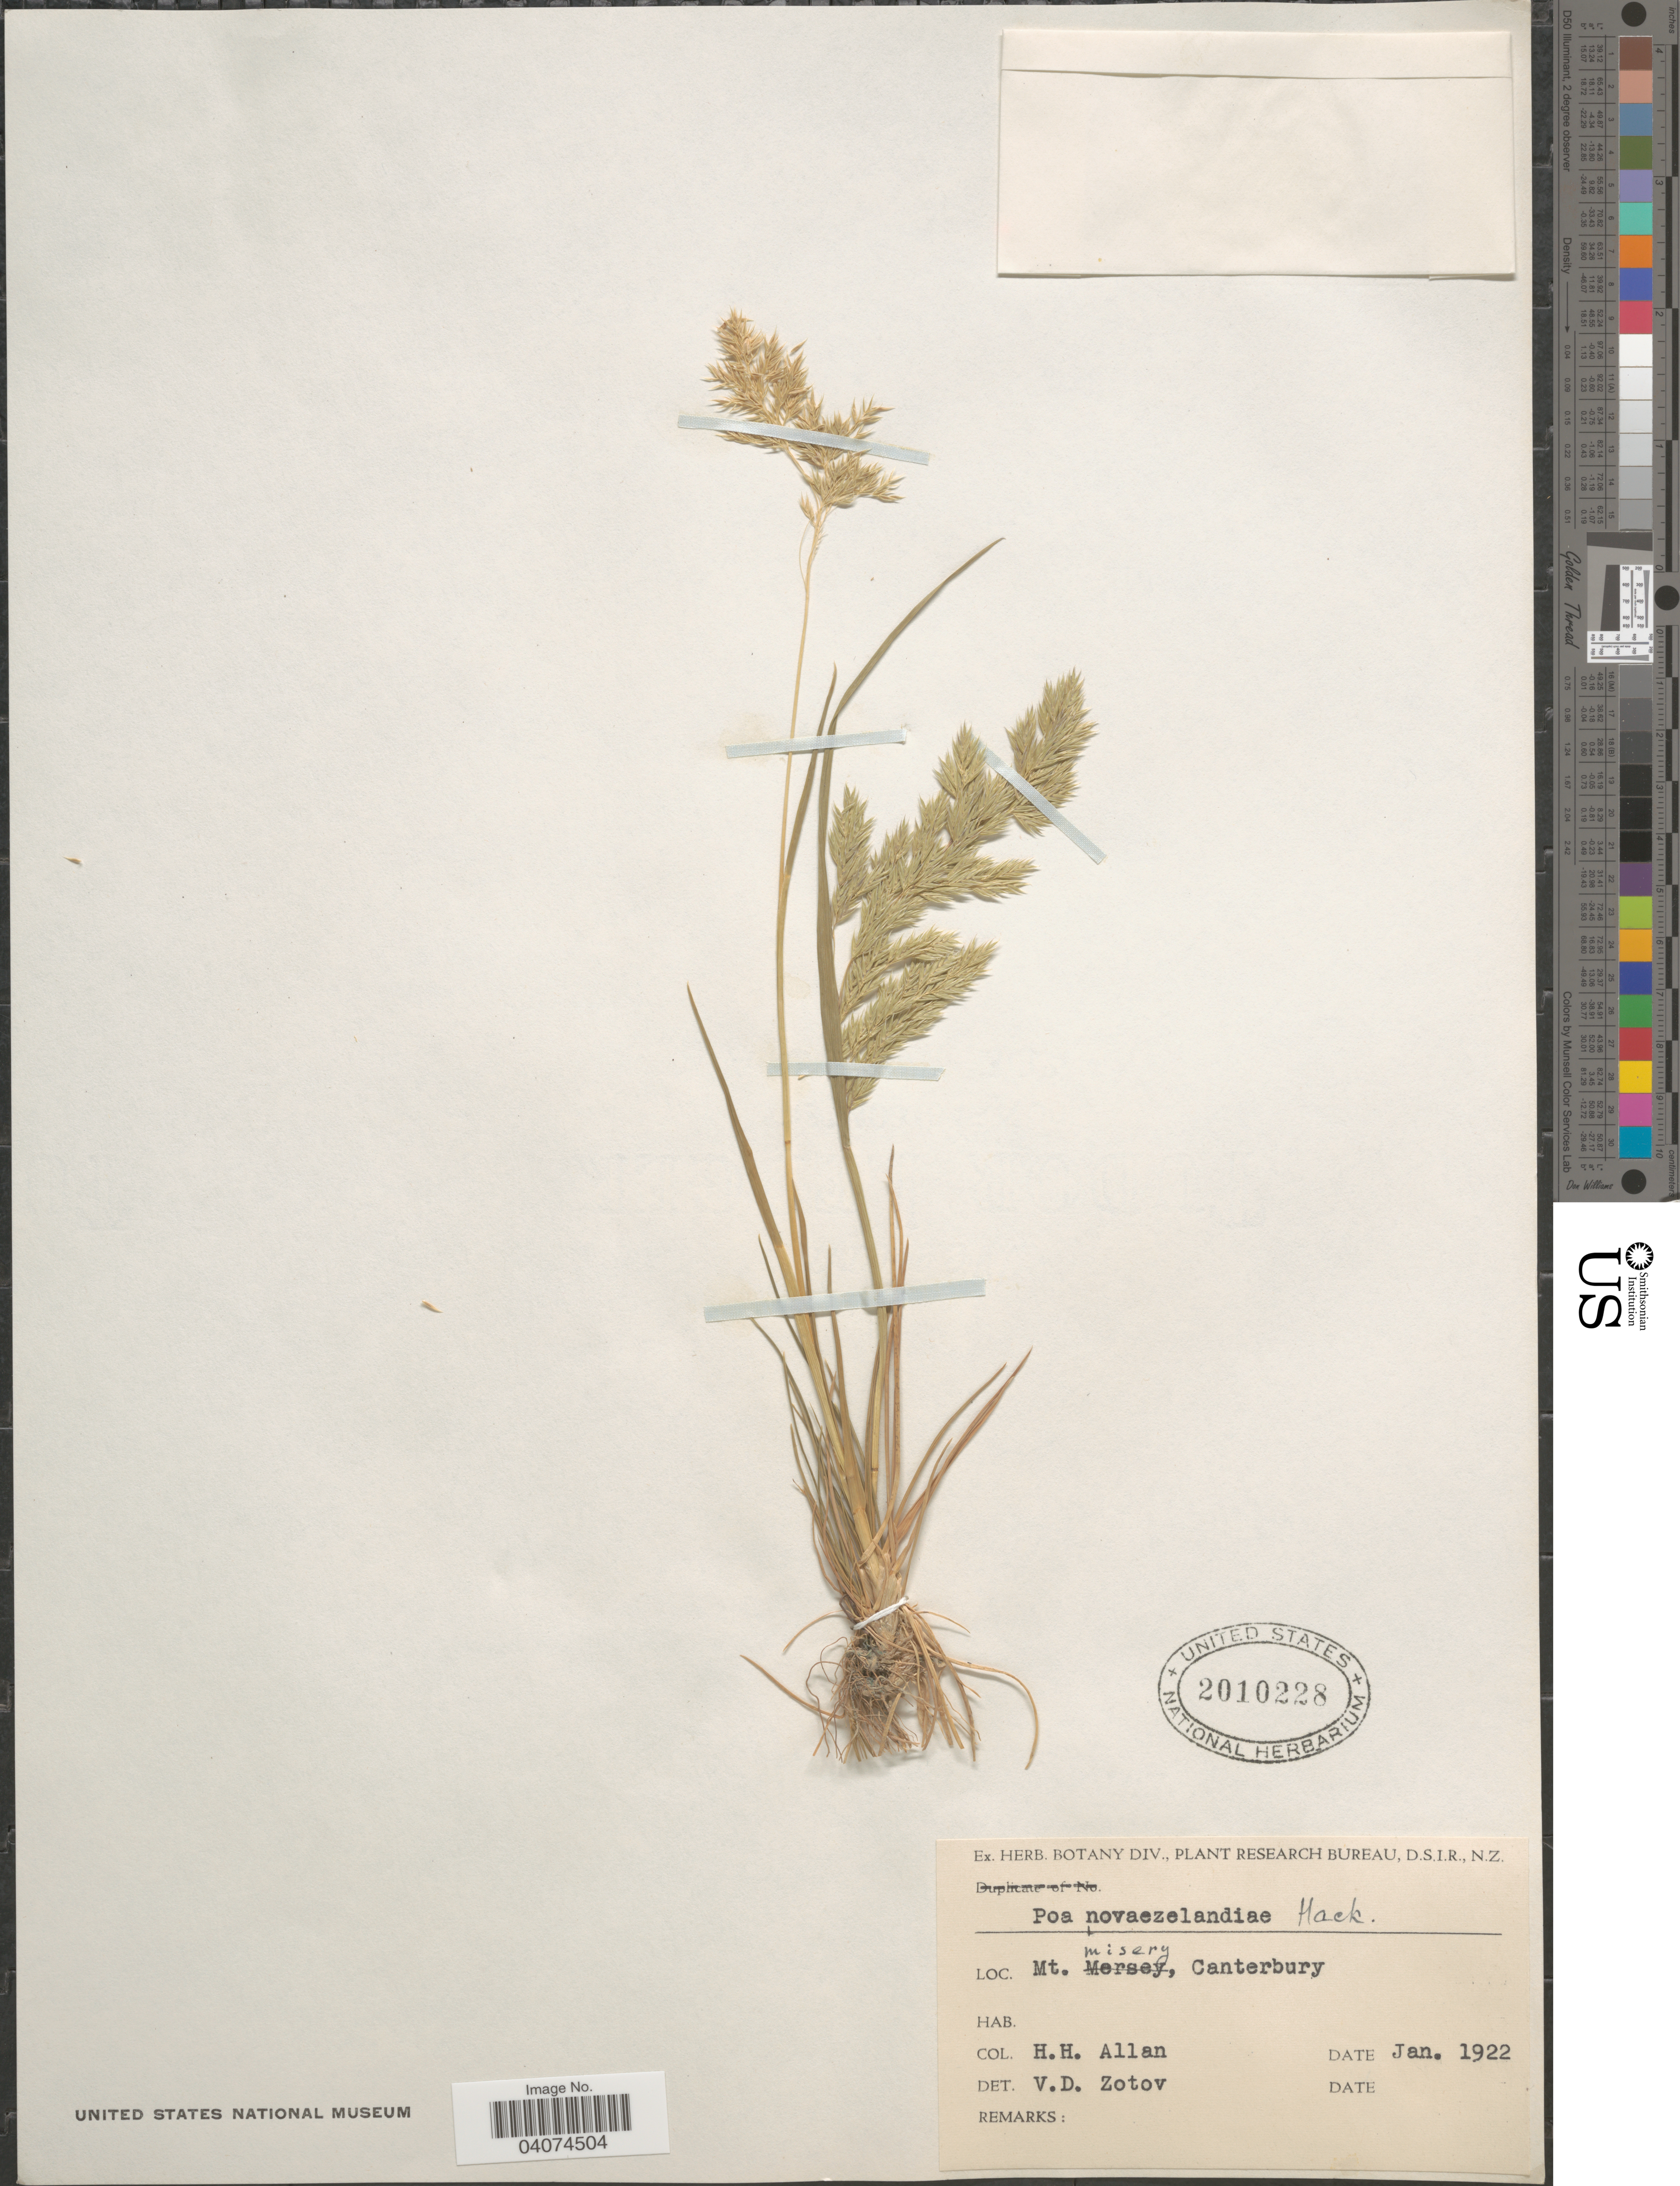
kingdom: Plantae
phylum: Tracheophyta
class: Liliopsida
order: Poales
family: Poaceae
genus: Poa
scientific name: Poa novae-zelandiae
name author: Hack.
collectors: H. Allan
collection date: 1922-01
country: New Zealand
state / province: Canterbury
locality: Mt. Misery.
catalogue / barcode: US 2010228